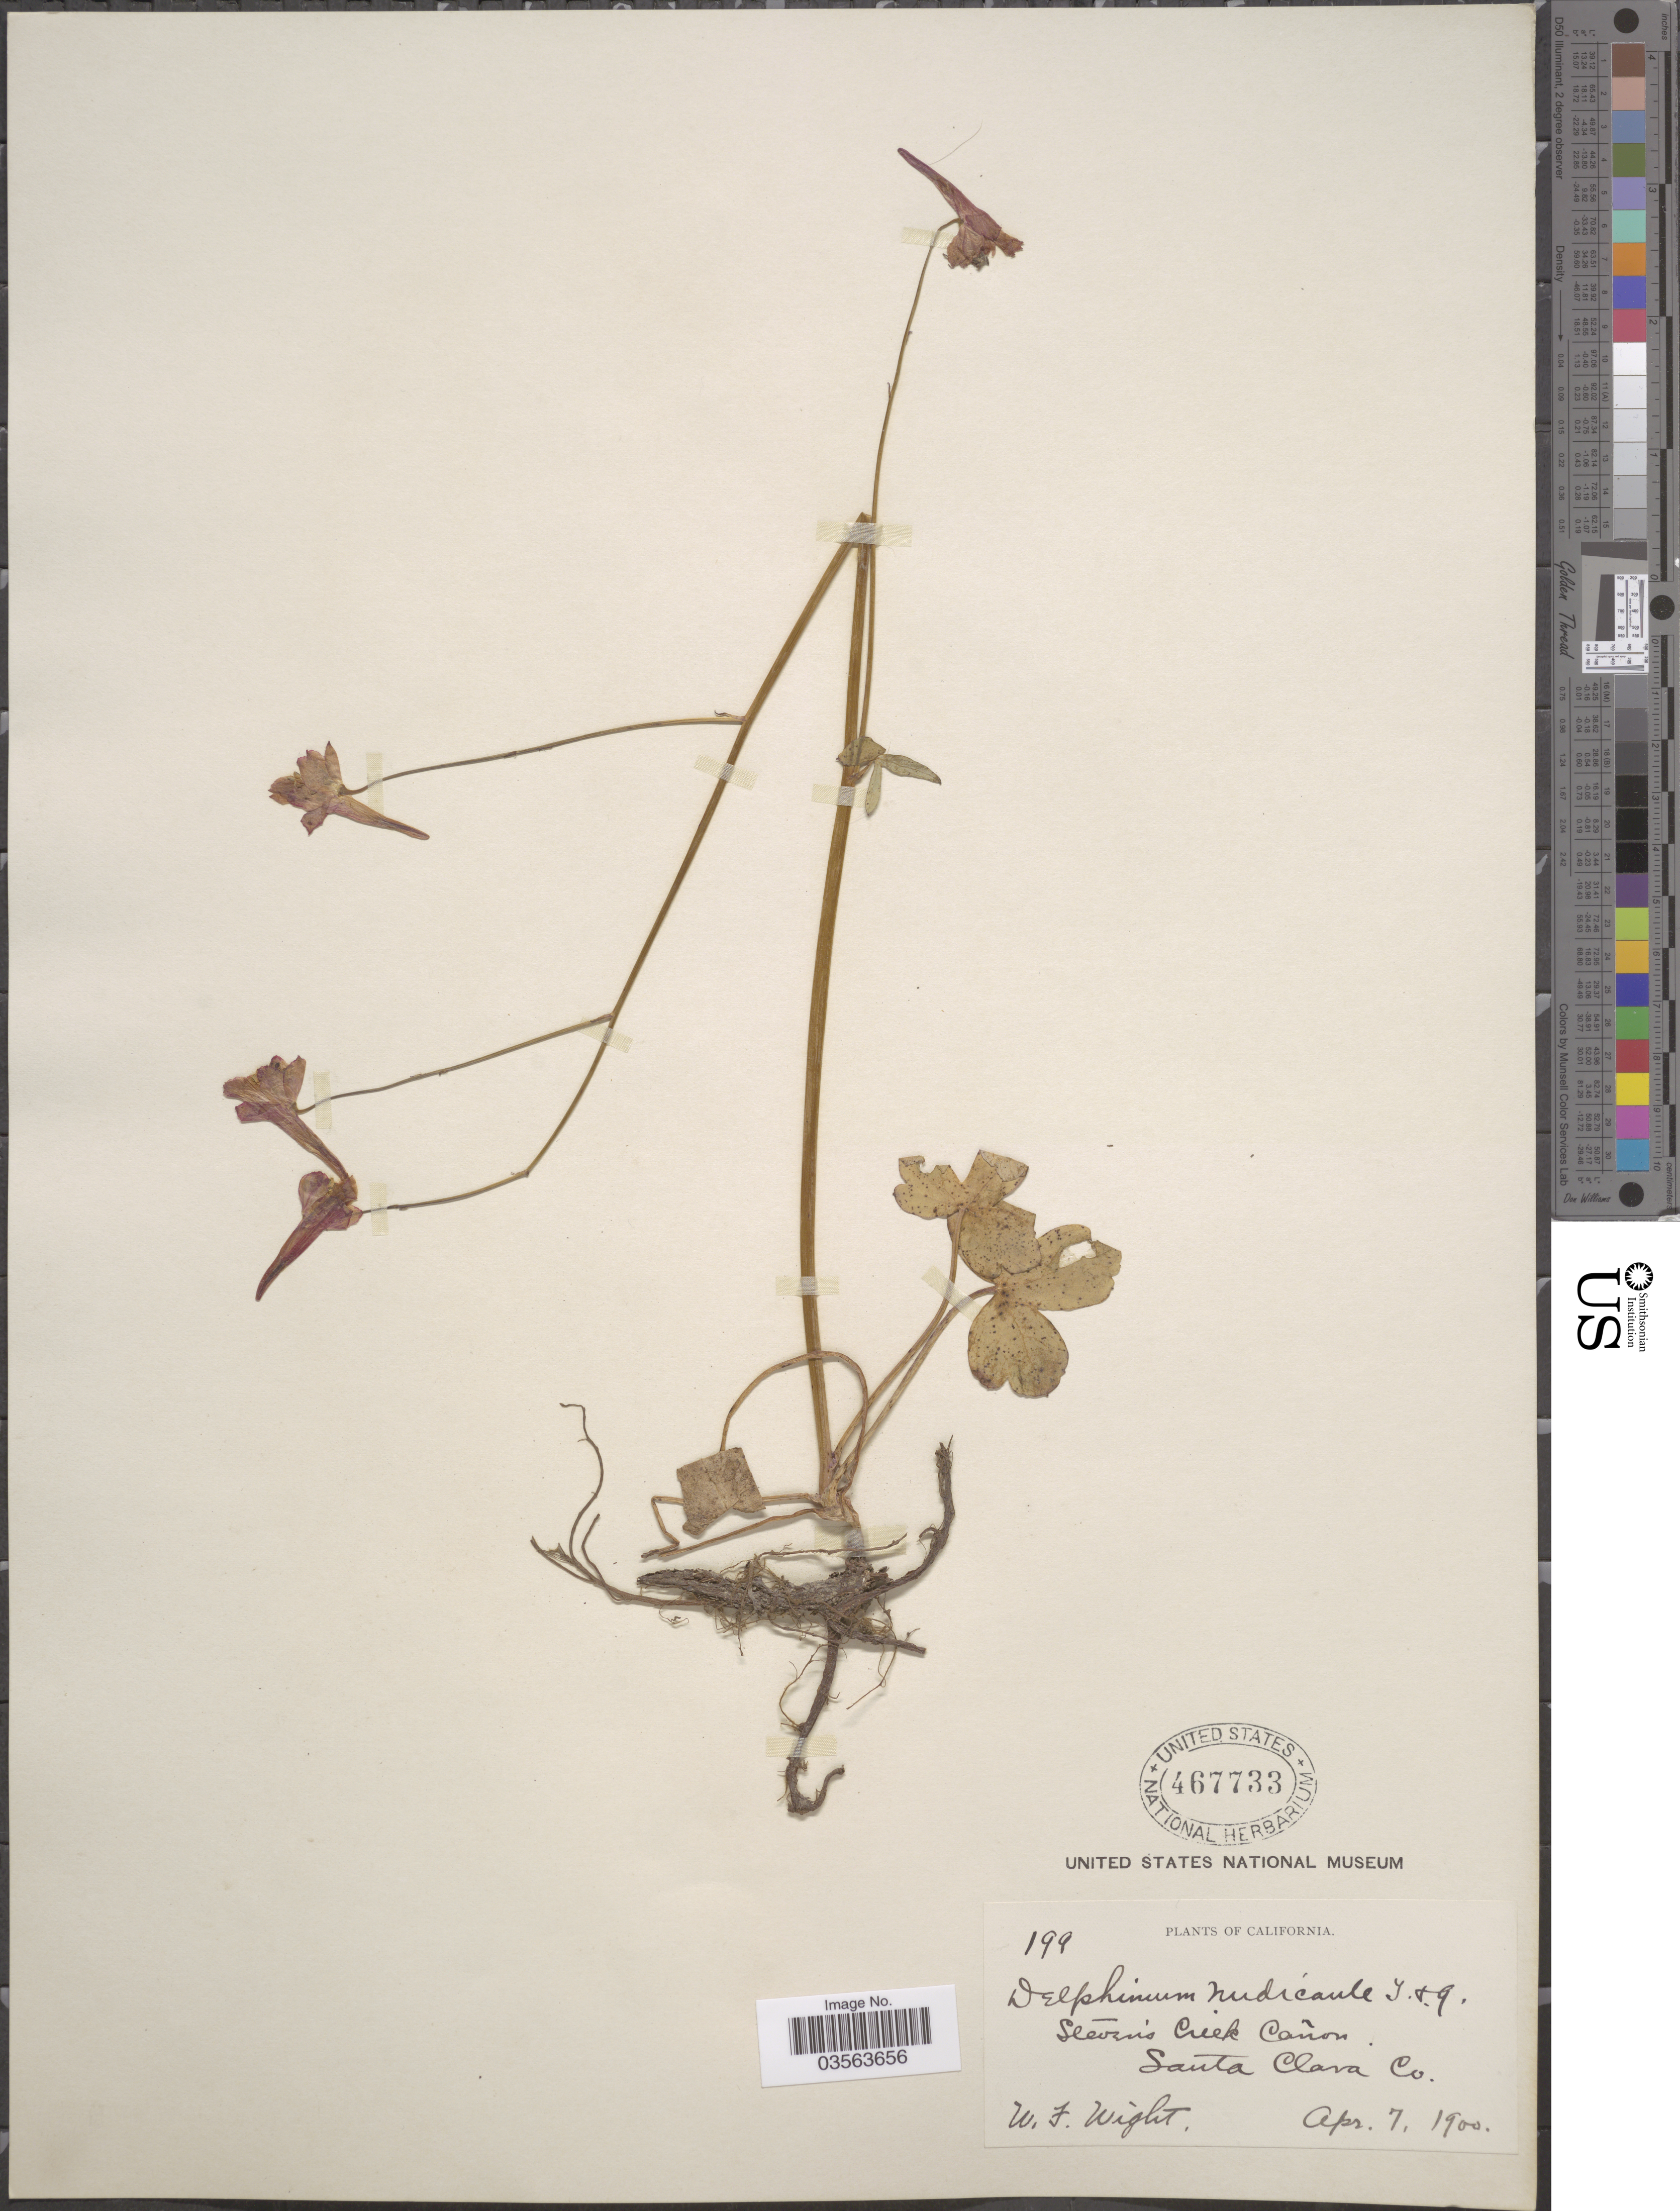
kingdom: Plantae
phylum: Tracheophyta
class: Magnoliopsida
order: Ranunculales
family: Ranunculaceae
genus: Delphinium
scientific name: Delphinium nudicaule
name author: Torr. & A. Gray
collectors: W. Wight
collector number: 199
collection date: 1900-04-07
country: United States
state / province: California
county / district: Santa Clara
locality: Steven's Creek Cañon. Santa Clara Co.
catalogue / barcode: US 467733